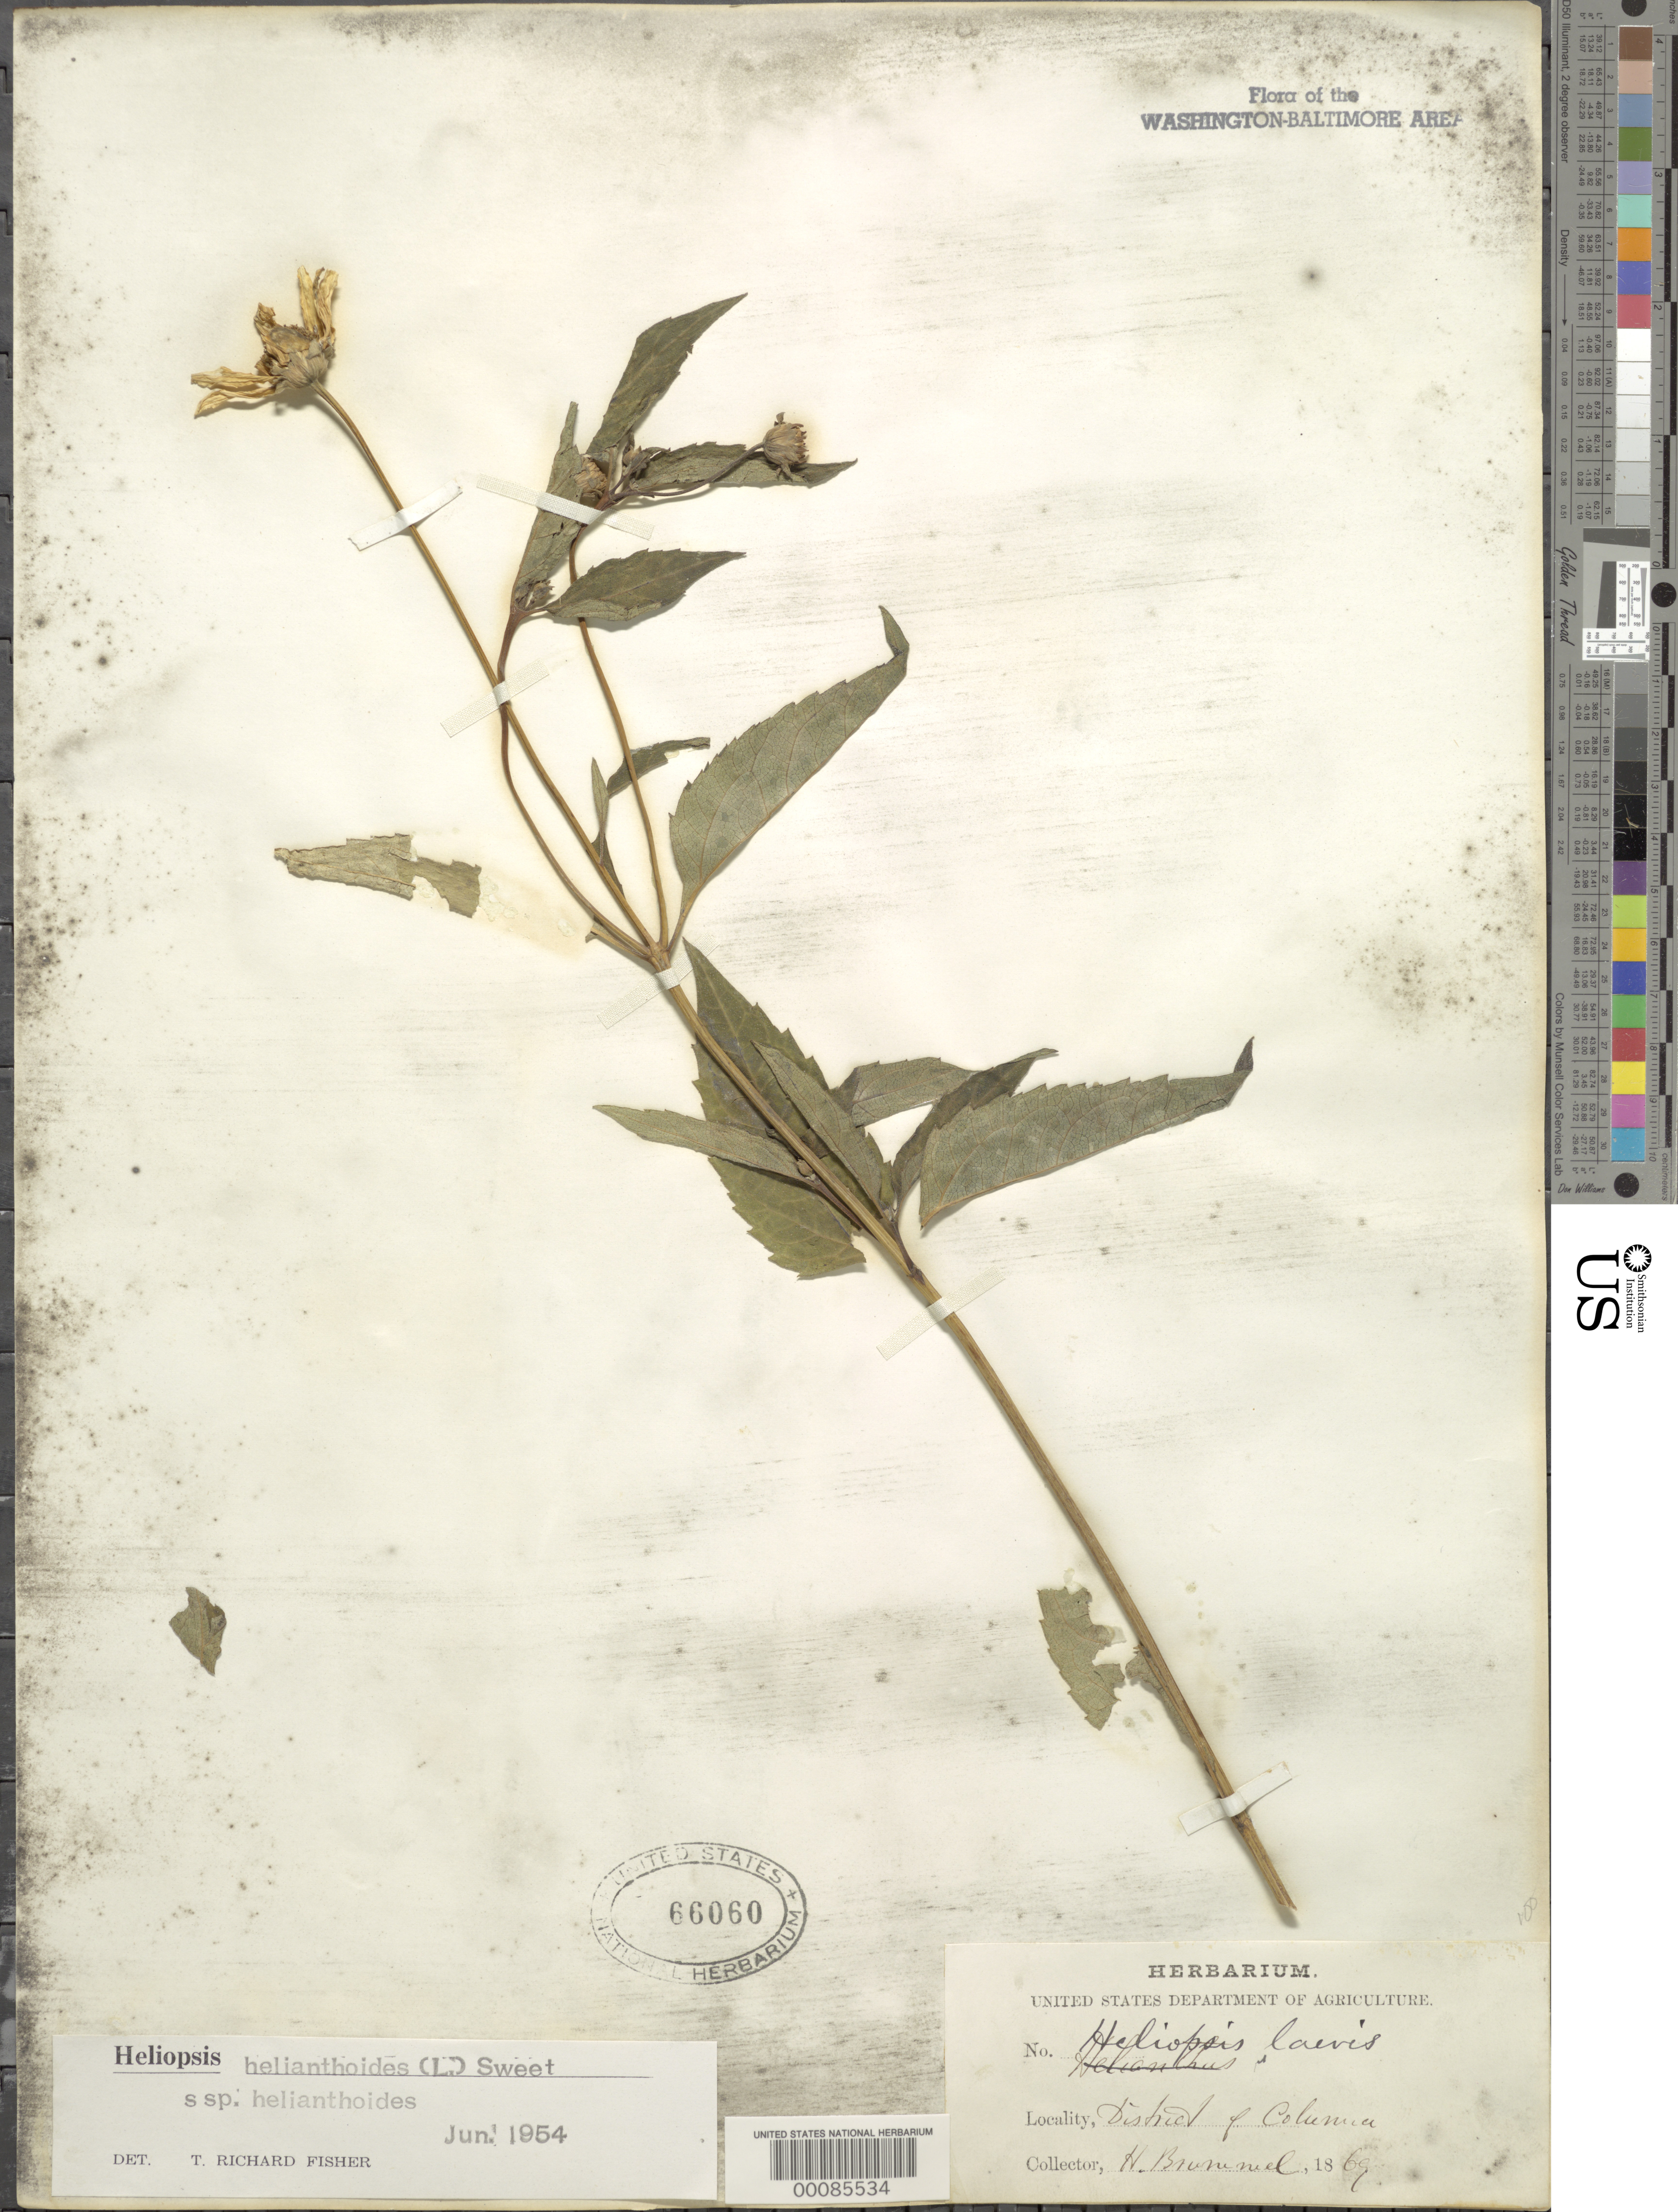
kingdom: Plantae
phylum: Tracheophyta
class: Magnoliopsida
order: Asterales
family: Asteraceae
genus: Heliopsis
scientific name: Heliopsis helianthoides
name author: (L.) Sweet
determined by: Fisher, T. R.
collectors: H. Brunnel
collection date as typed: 1869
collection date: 1869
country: United States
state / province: District of Columbia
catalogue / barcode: US 66060